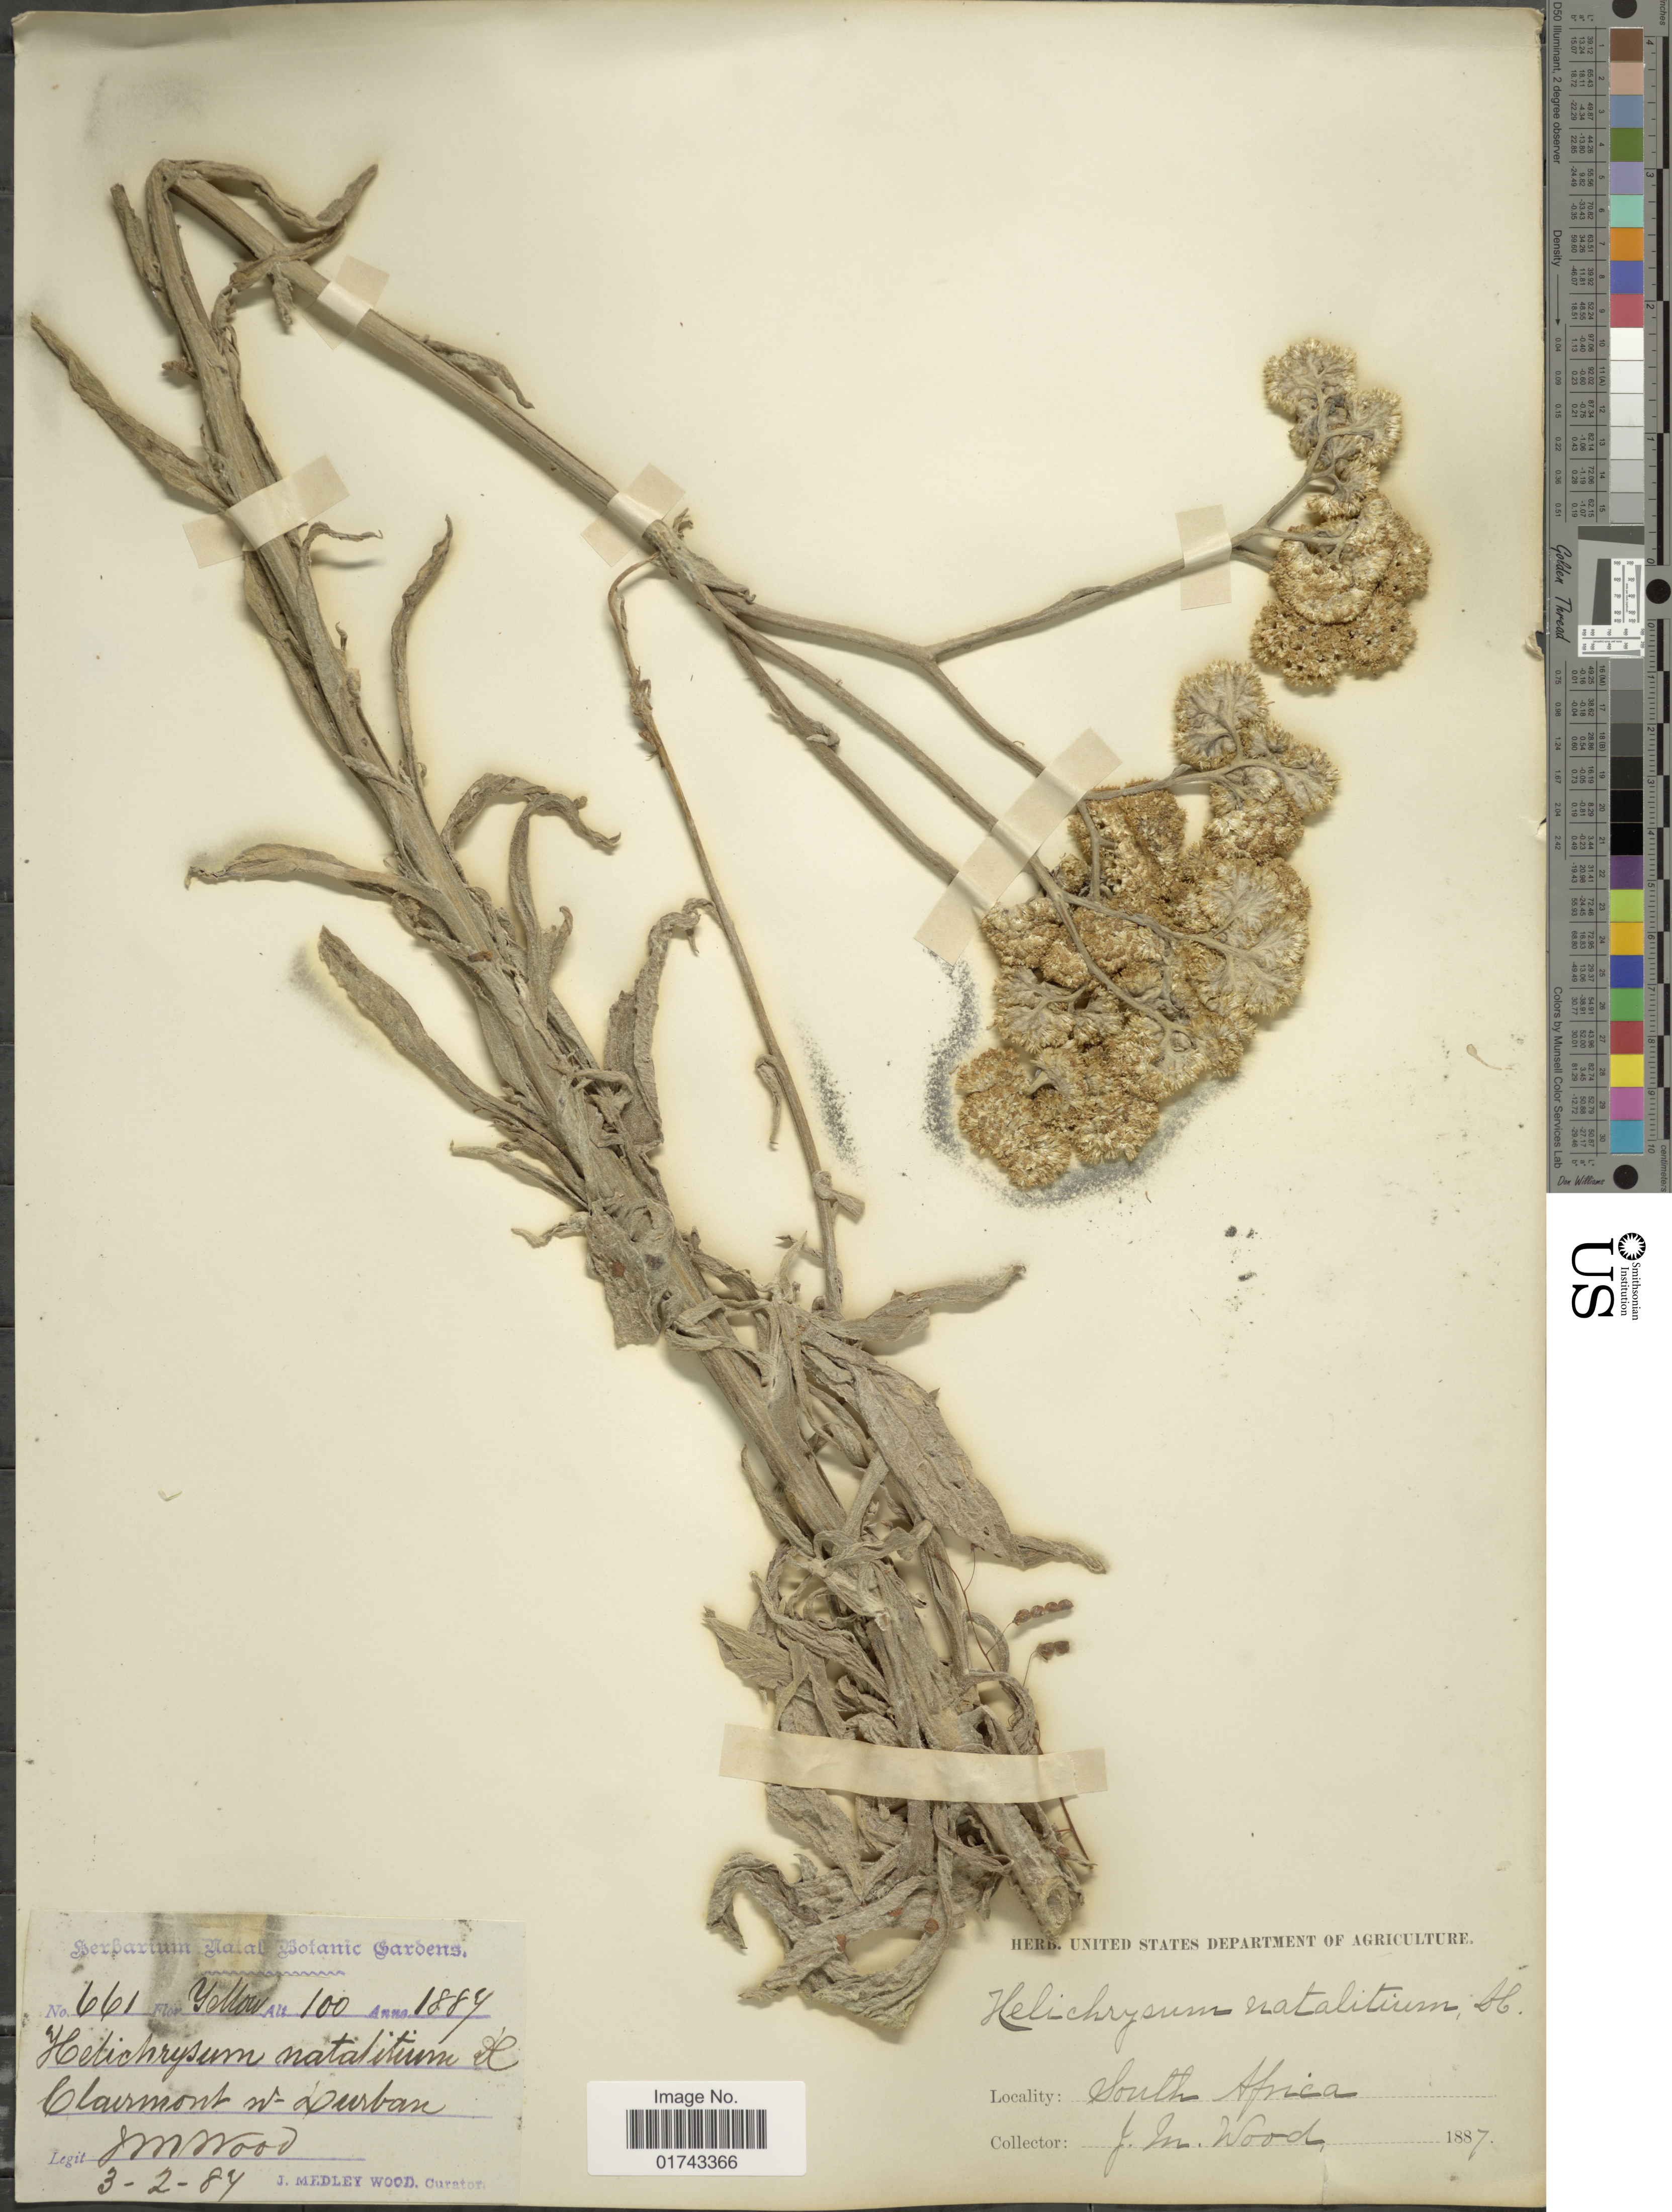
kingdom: Plantae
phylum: Tracheophyta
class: Magnoliopsida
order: Asterales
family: Asteraceae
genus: Helichrysum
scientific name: Helichrysum natalitium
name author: DC.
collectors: J. M. Wood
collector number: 661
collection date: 1884-02-03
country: South Africa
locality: Clairmont W. Deerban